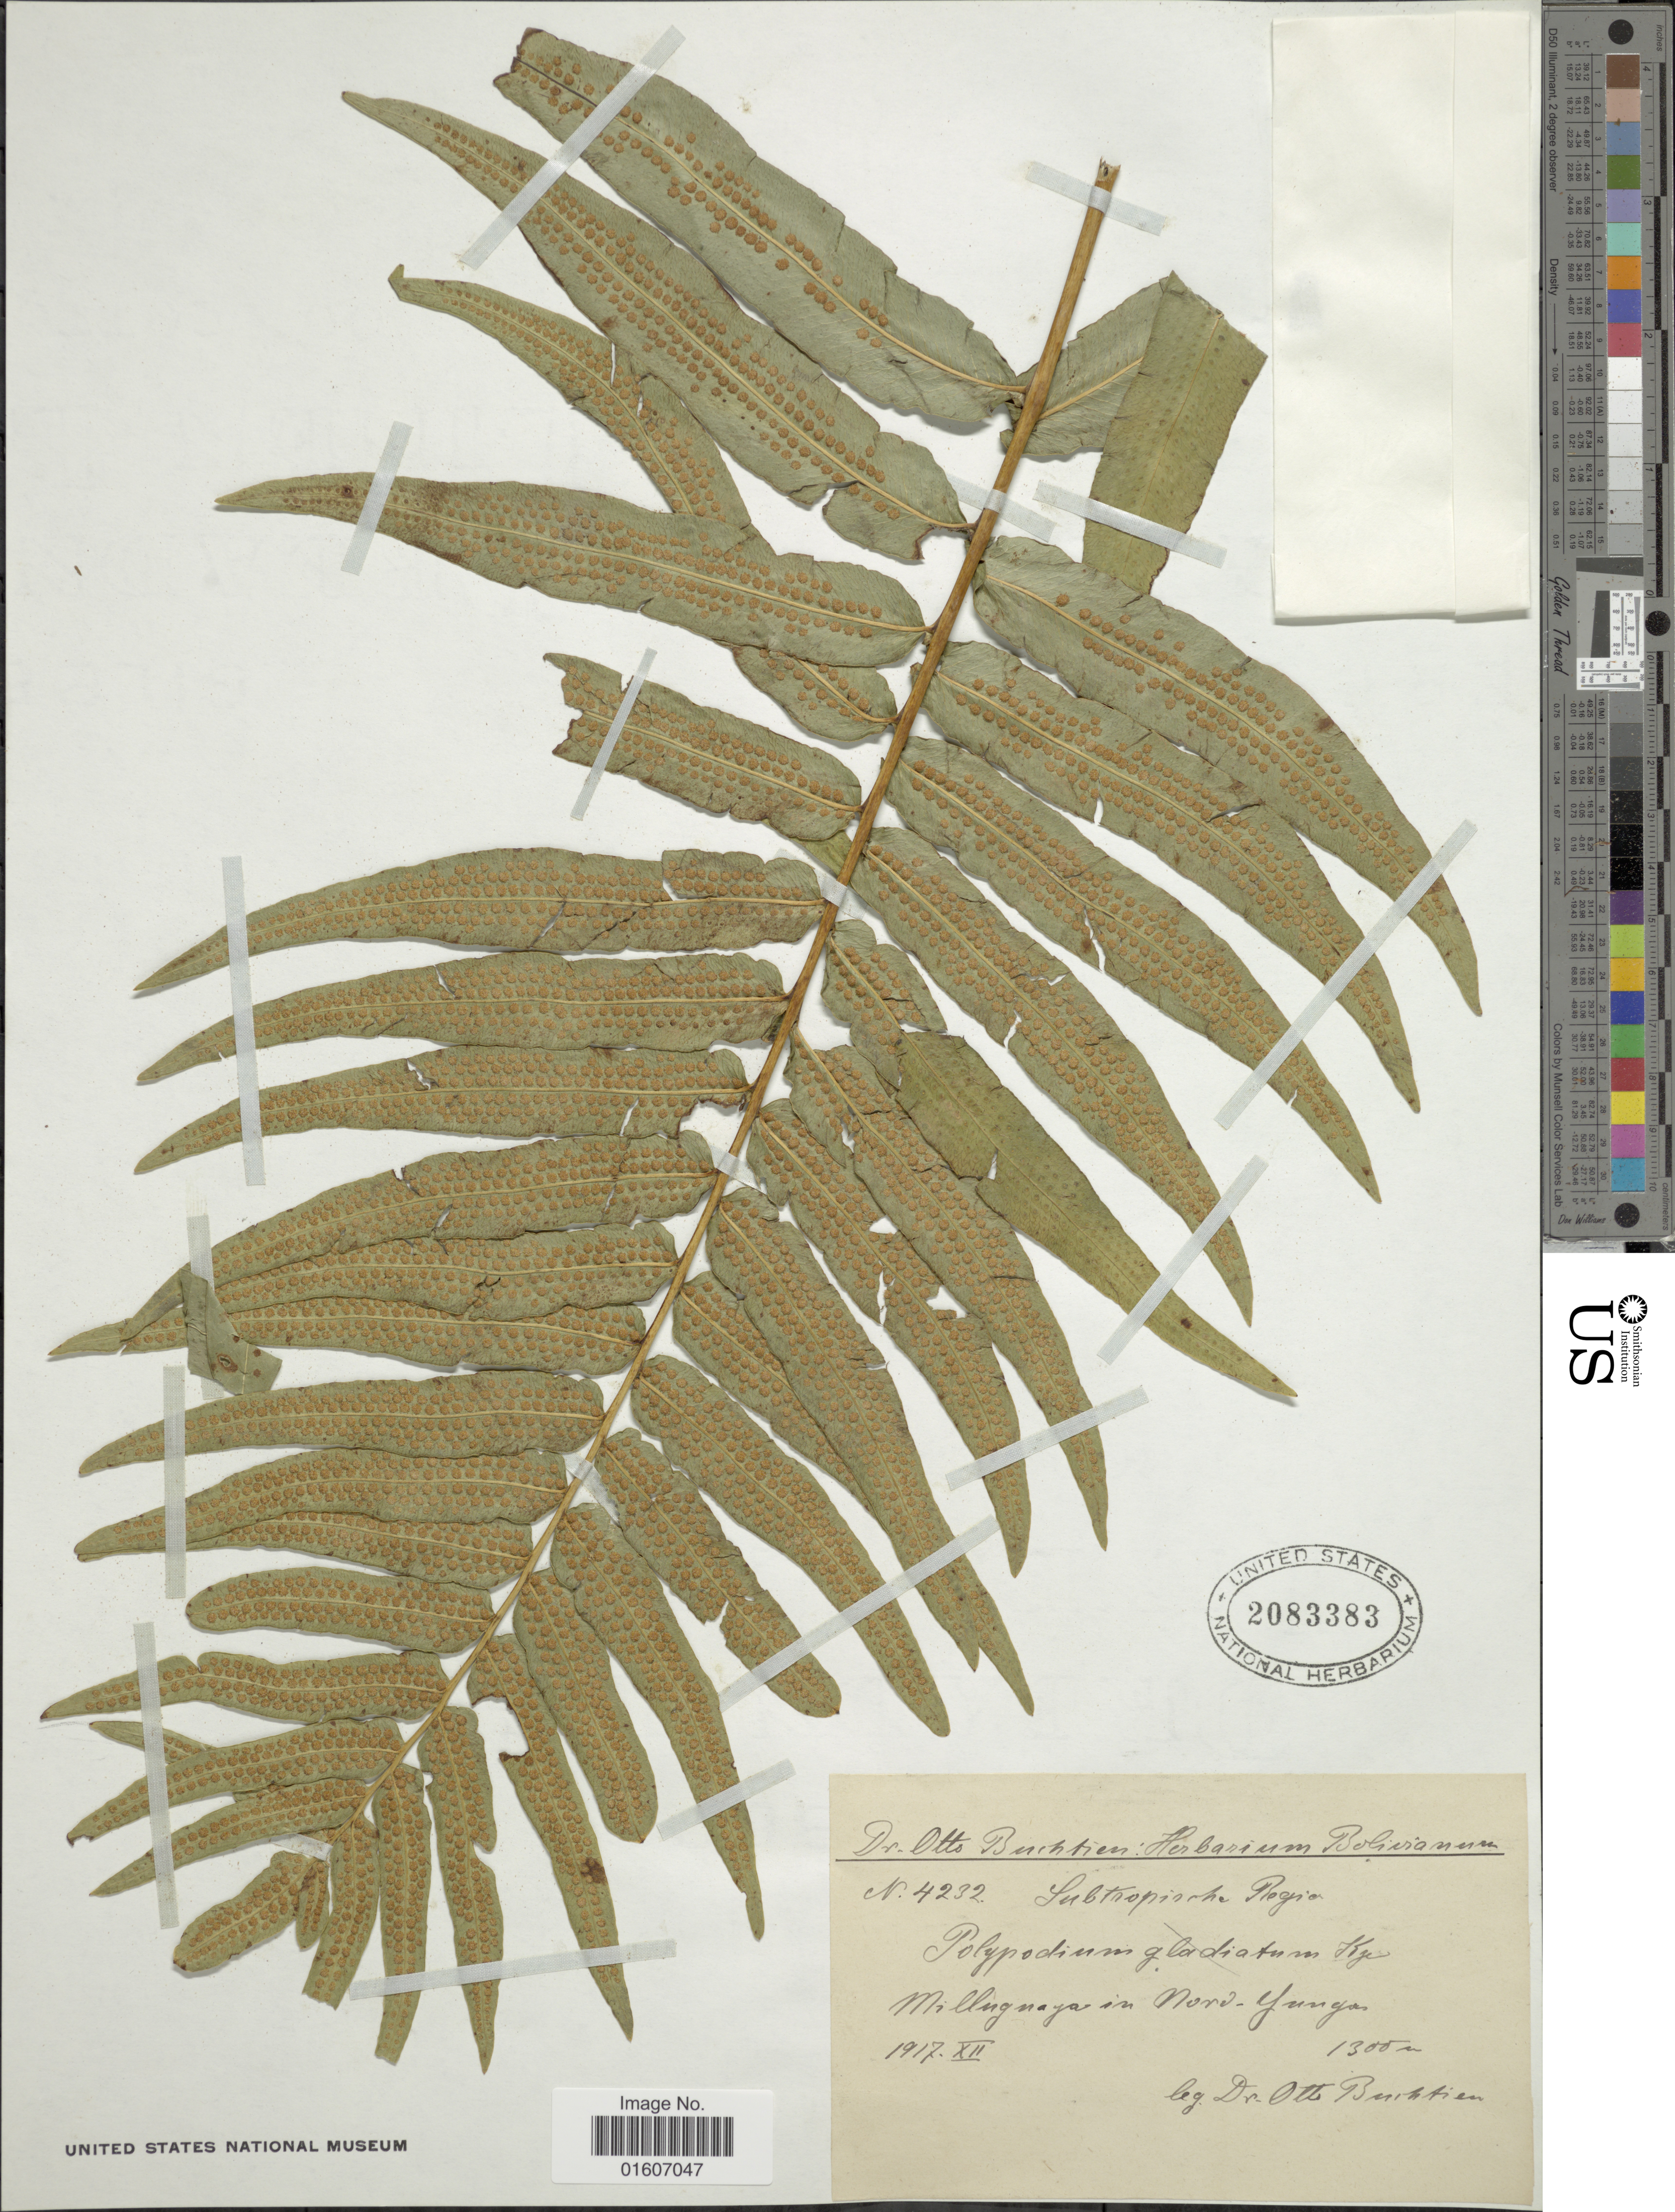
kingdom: Plantae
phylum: Tracheophyta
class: Polypodiopsida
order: Polypodiales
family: Polypodiaceae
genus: Serpocaulon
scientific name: Serpocaulon triseriale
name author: (Sw.) A.R. Sm.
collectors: O. Buchtien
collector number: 4232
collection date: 1917-12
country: Bolivia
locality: Millugnaya in Nord-Yungas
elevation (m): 1300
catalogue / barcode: US 2083383